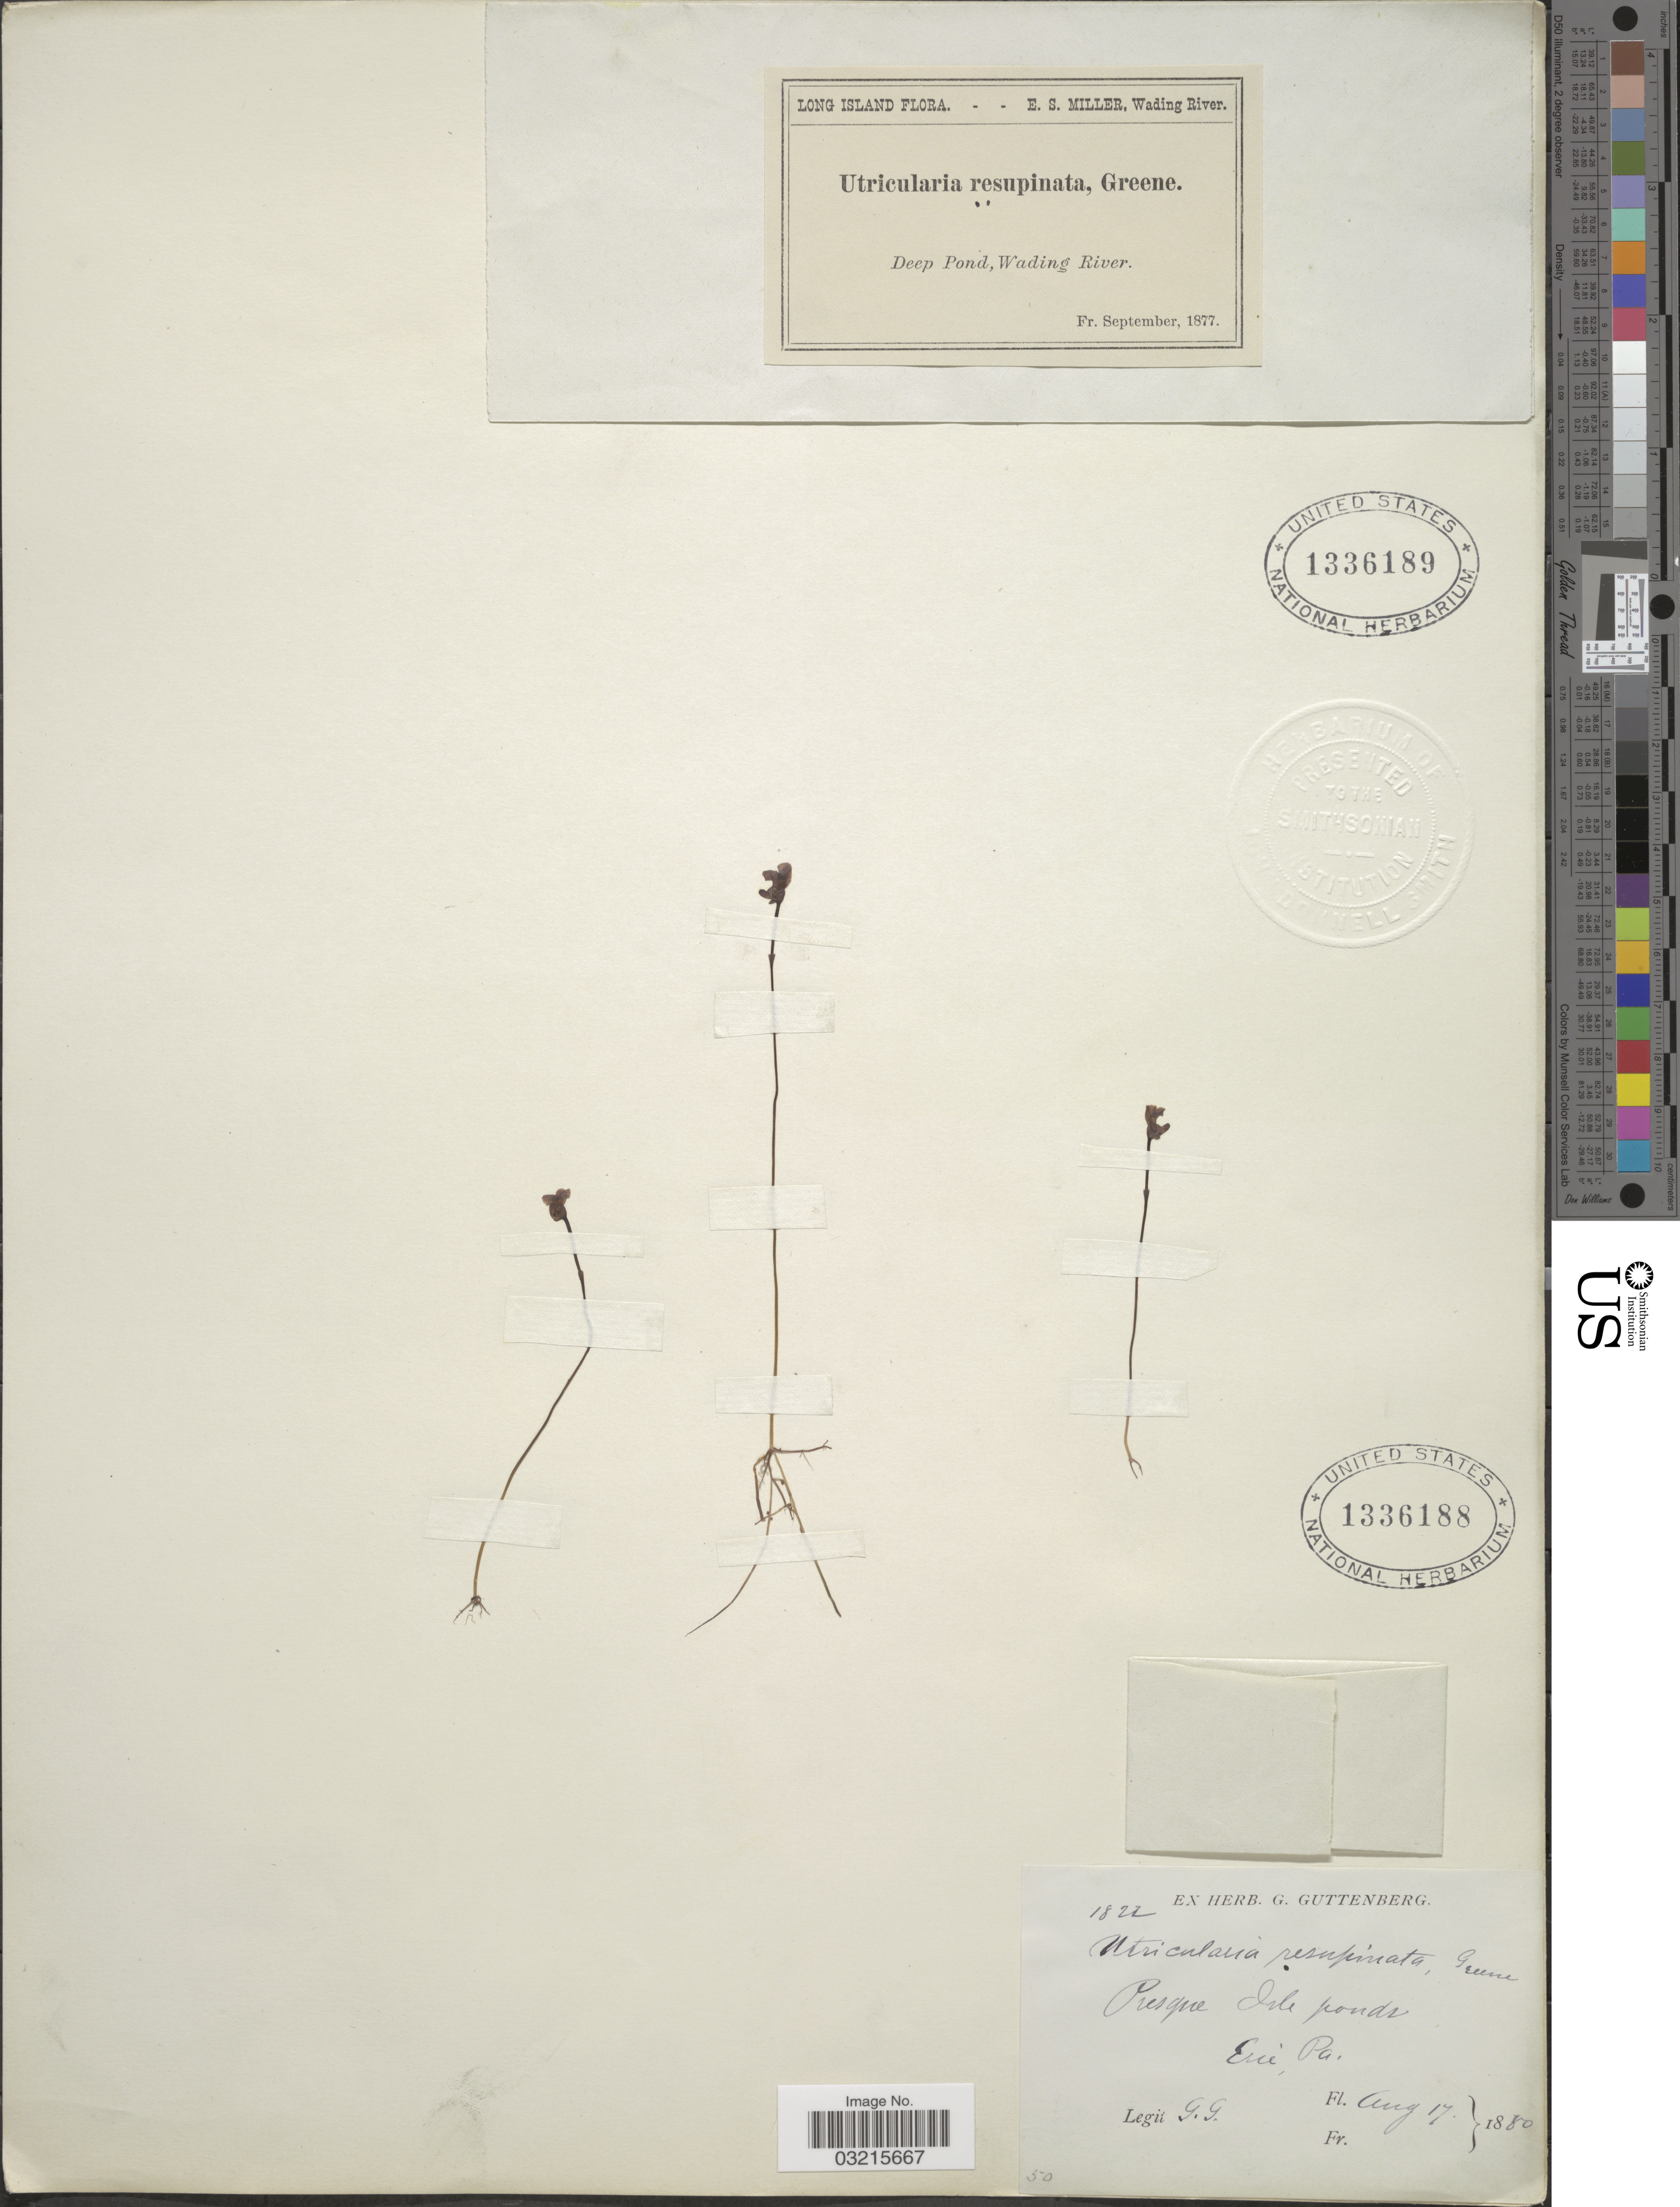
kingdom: Plantae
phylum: Tracheophyta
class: Magnoliopsida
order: Lamiales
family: Lentibulariaceae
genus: Utricularia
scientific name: Utricularia resupinata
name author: B.D. Greene ex Bigelow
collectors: G. Guttenberg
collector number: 1822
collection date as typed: Transcribed d/m/y: /8/17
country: United States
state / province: Pennsylvania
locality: Presque Isle Ponds, Erie.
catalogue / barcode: US 1336188